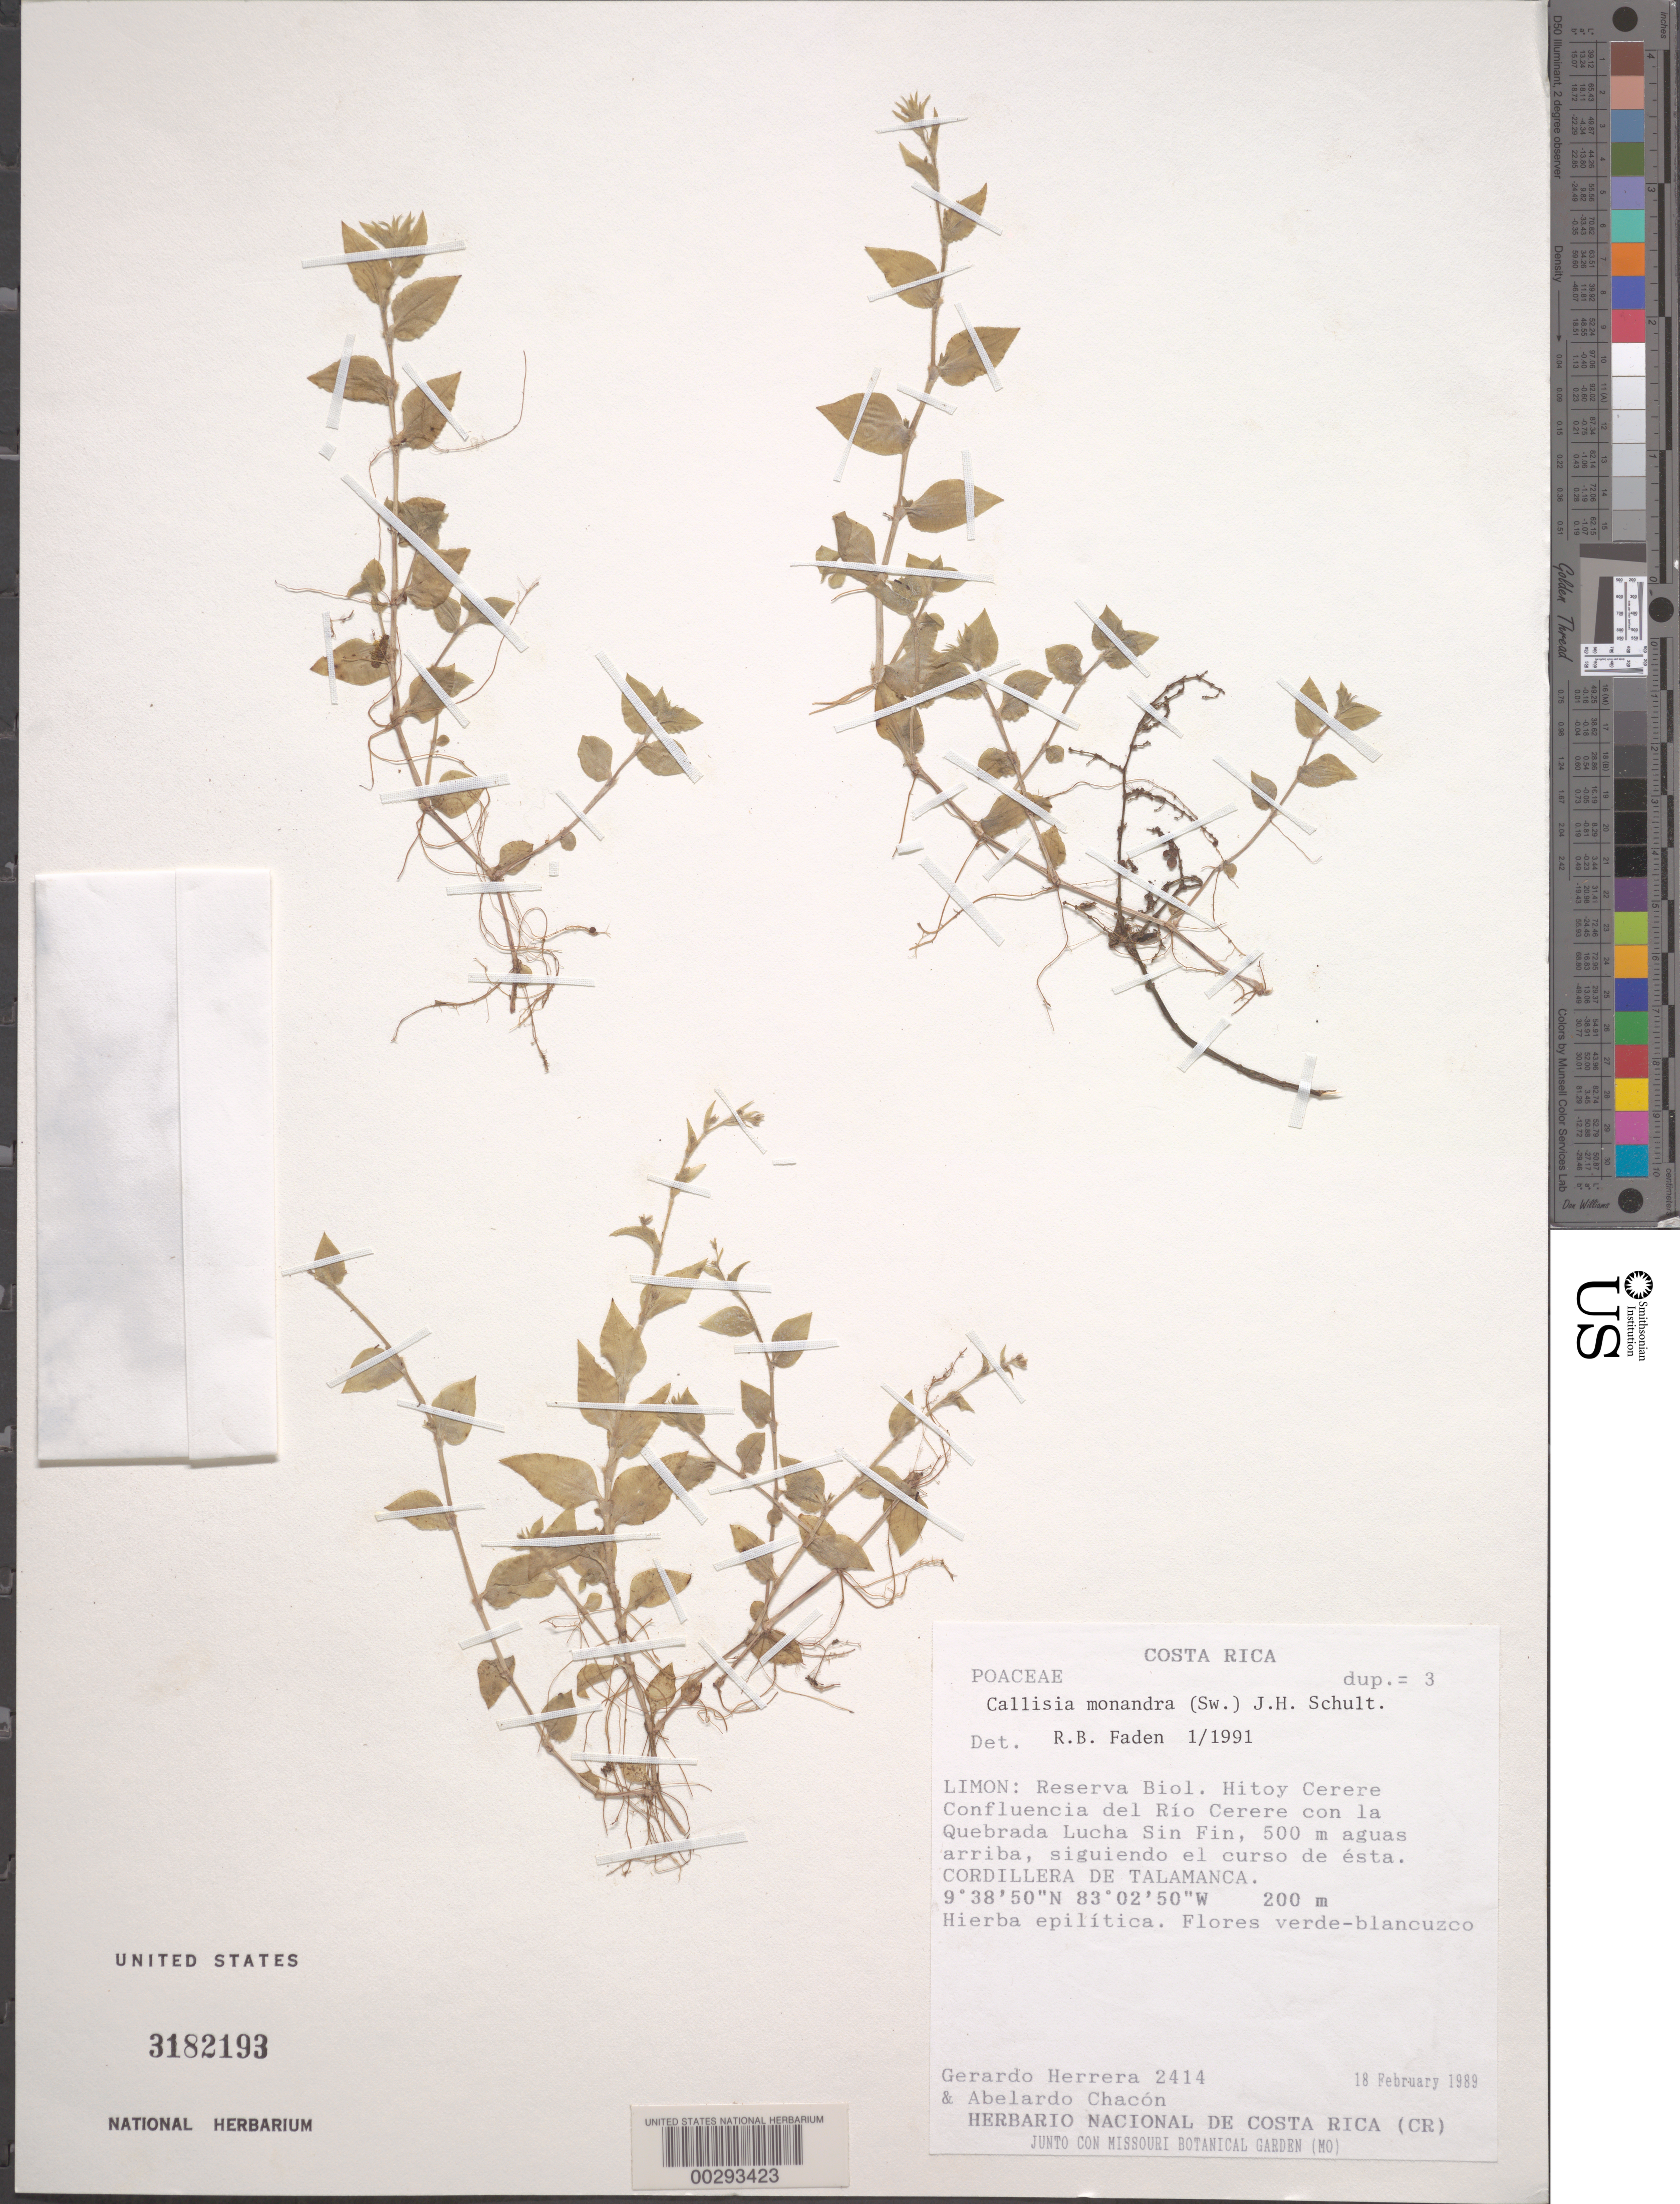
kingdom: Plantae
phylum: Tracheophyta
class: Liliopsida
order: Commelinales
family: Commelinaceae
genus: Callisia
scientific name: Callisia monandra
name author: (Sw.) Schult. & Schult. f.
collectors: G. Herrera Ch. & A. Chacon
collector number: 2414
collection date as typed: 18 Feb 1989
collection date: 1989-02-18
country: Costa Rica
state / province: Limón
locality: Biological reserve hitoy cerere confluent of rio cerere and lake sin fin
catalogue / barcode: US 3182193